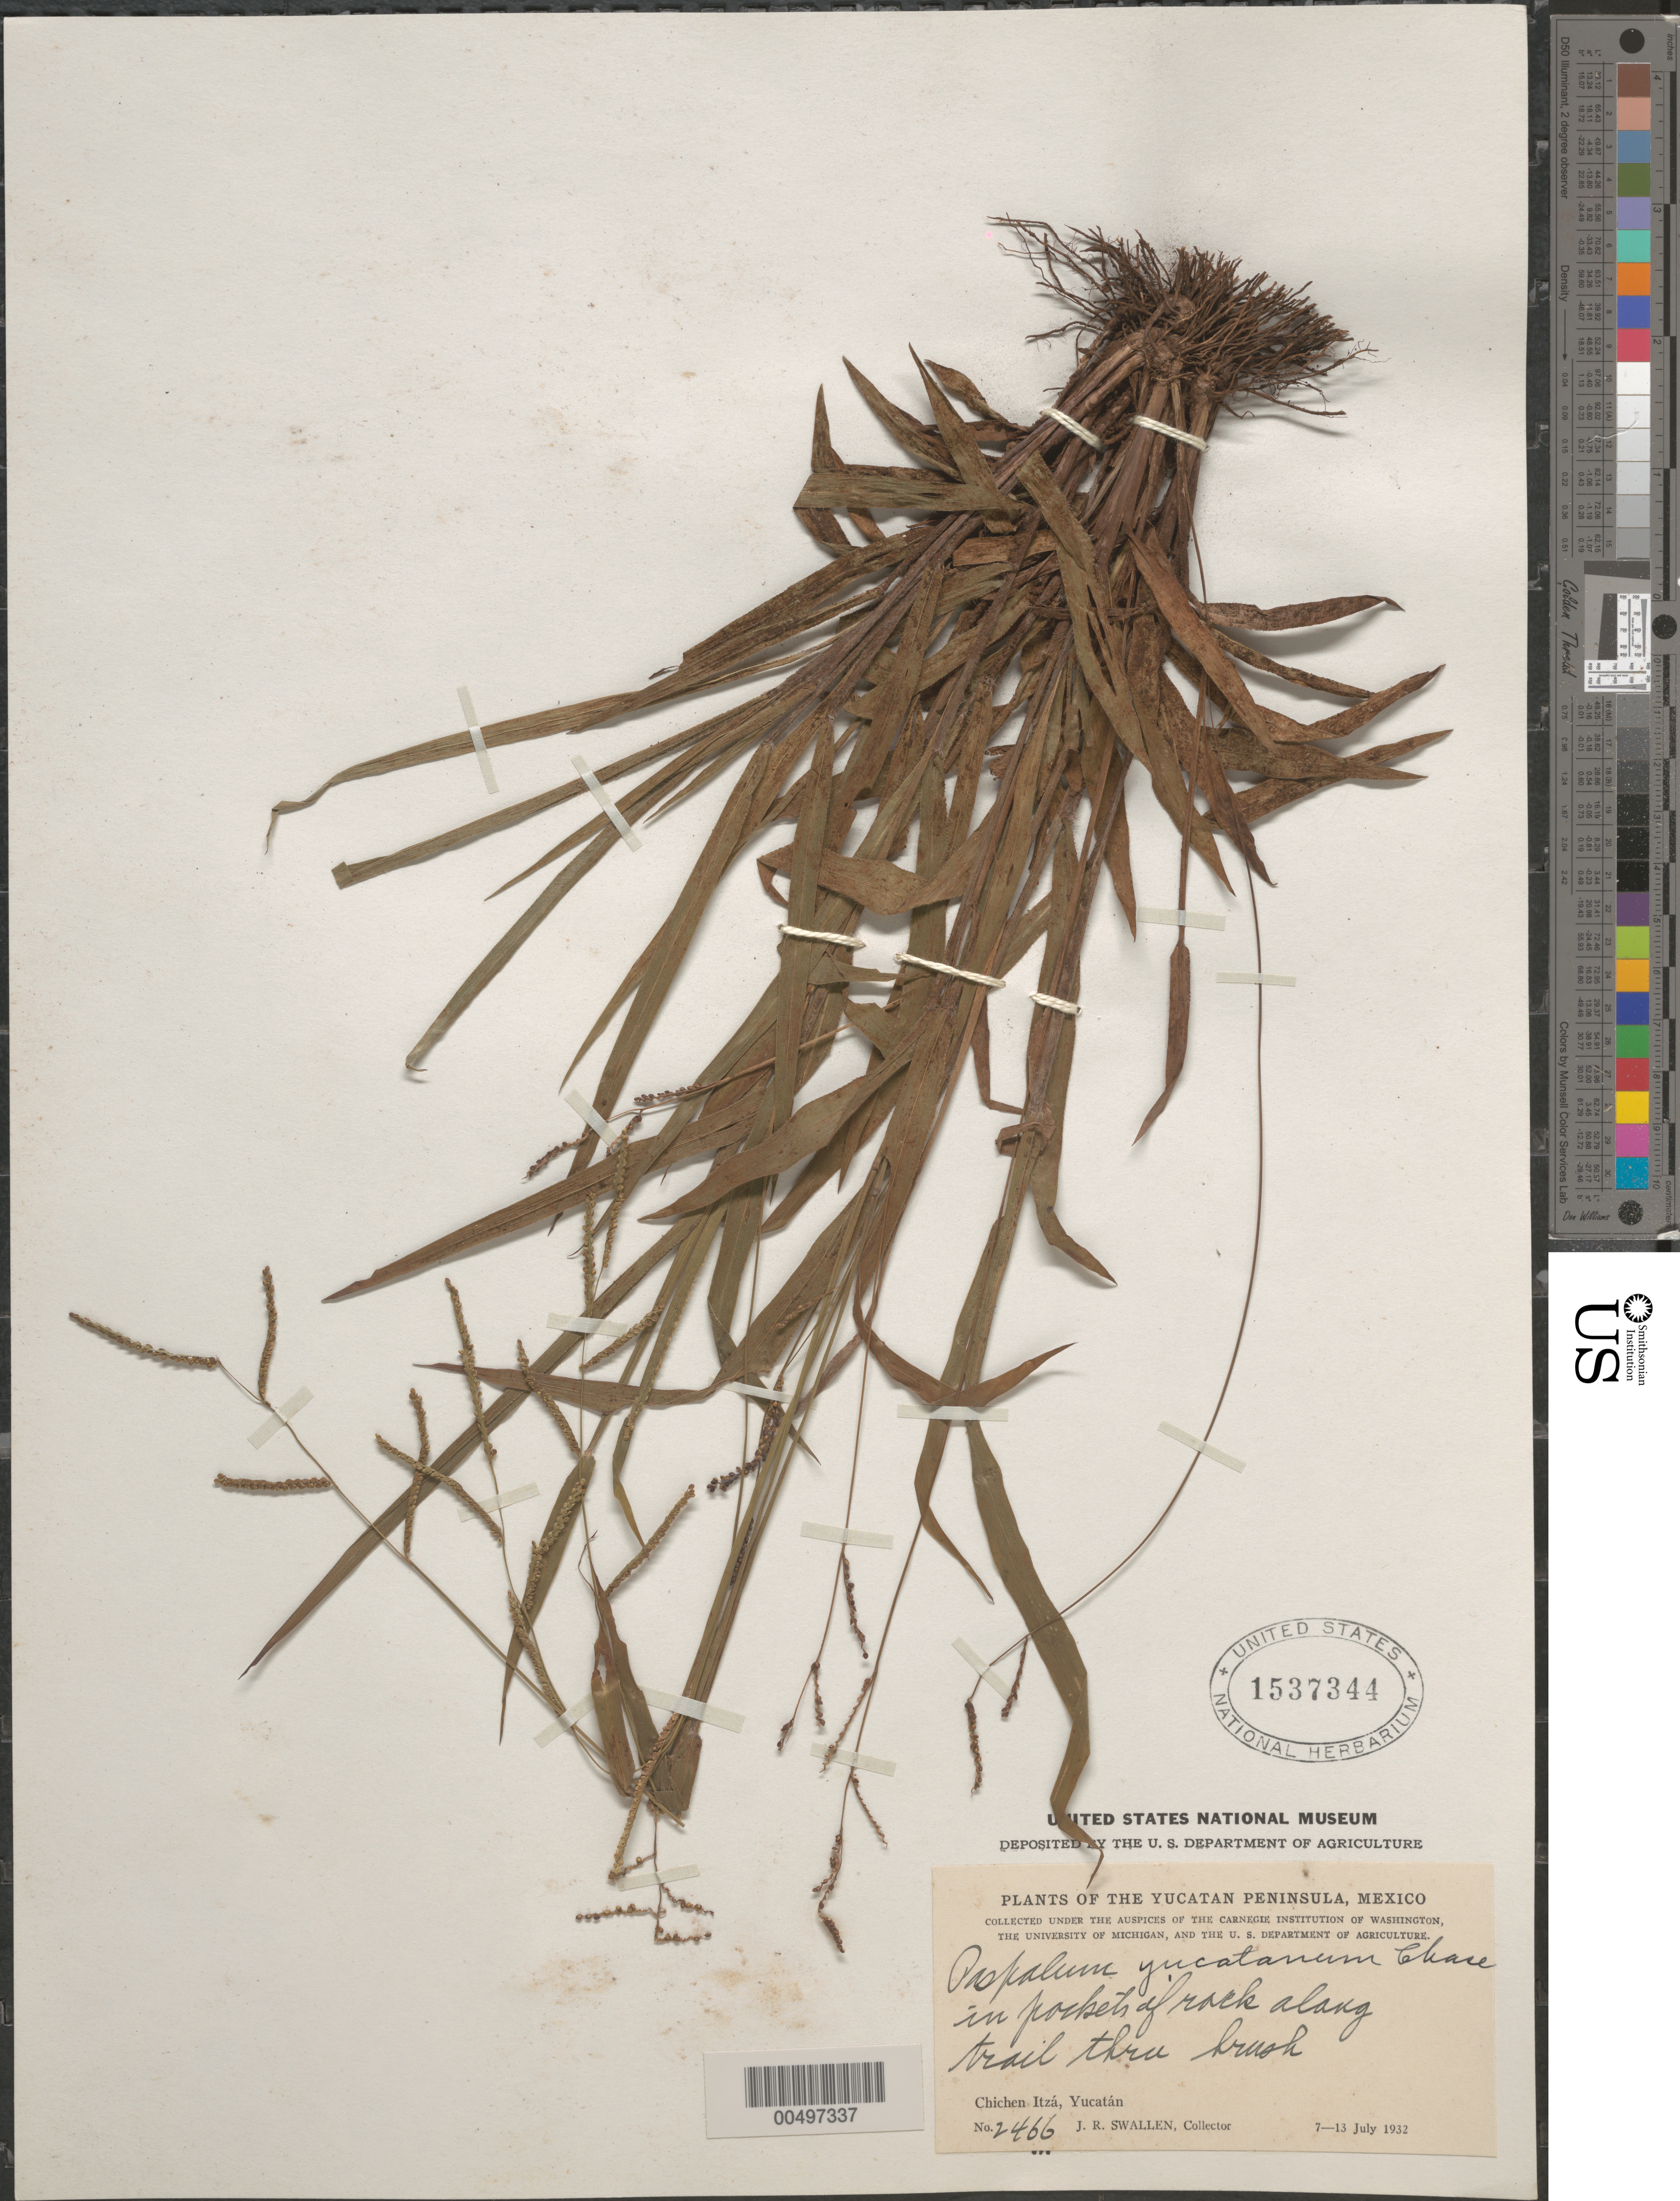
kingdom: Plantae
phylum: Tracheophyta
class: Liliopsida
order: Poales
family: Poaceae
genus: Paspalum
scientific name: Paspalum blodgettii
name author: Chapm.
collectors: J. R. Swallen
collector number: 2466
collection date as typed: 7 Jul 1932 to 13 Jul 1932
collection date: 1932-07-07/1932-07-13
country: Mexico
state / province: Yucatan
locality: Yucatan Peninsula, Chichen Itz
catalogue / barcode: US 1537344